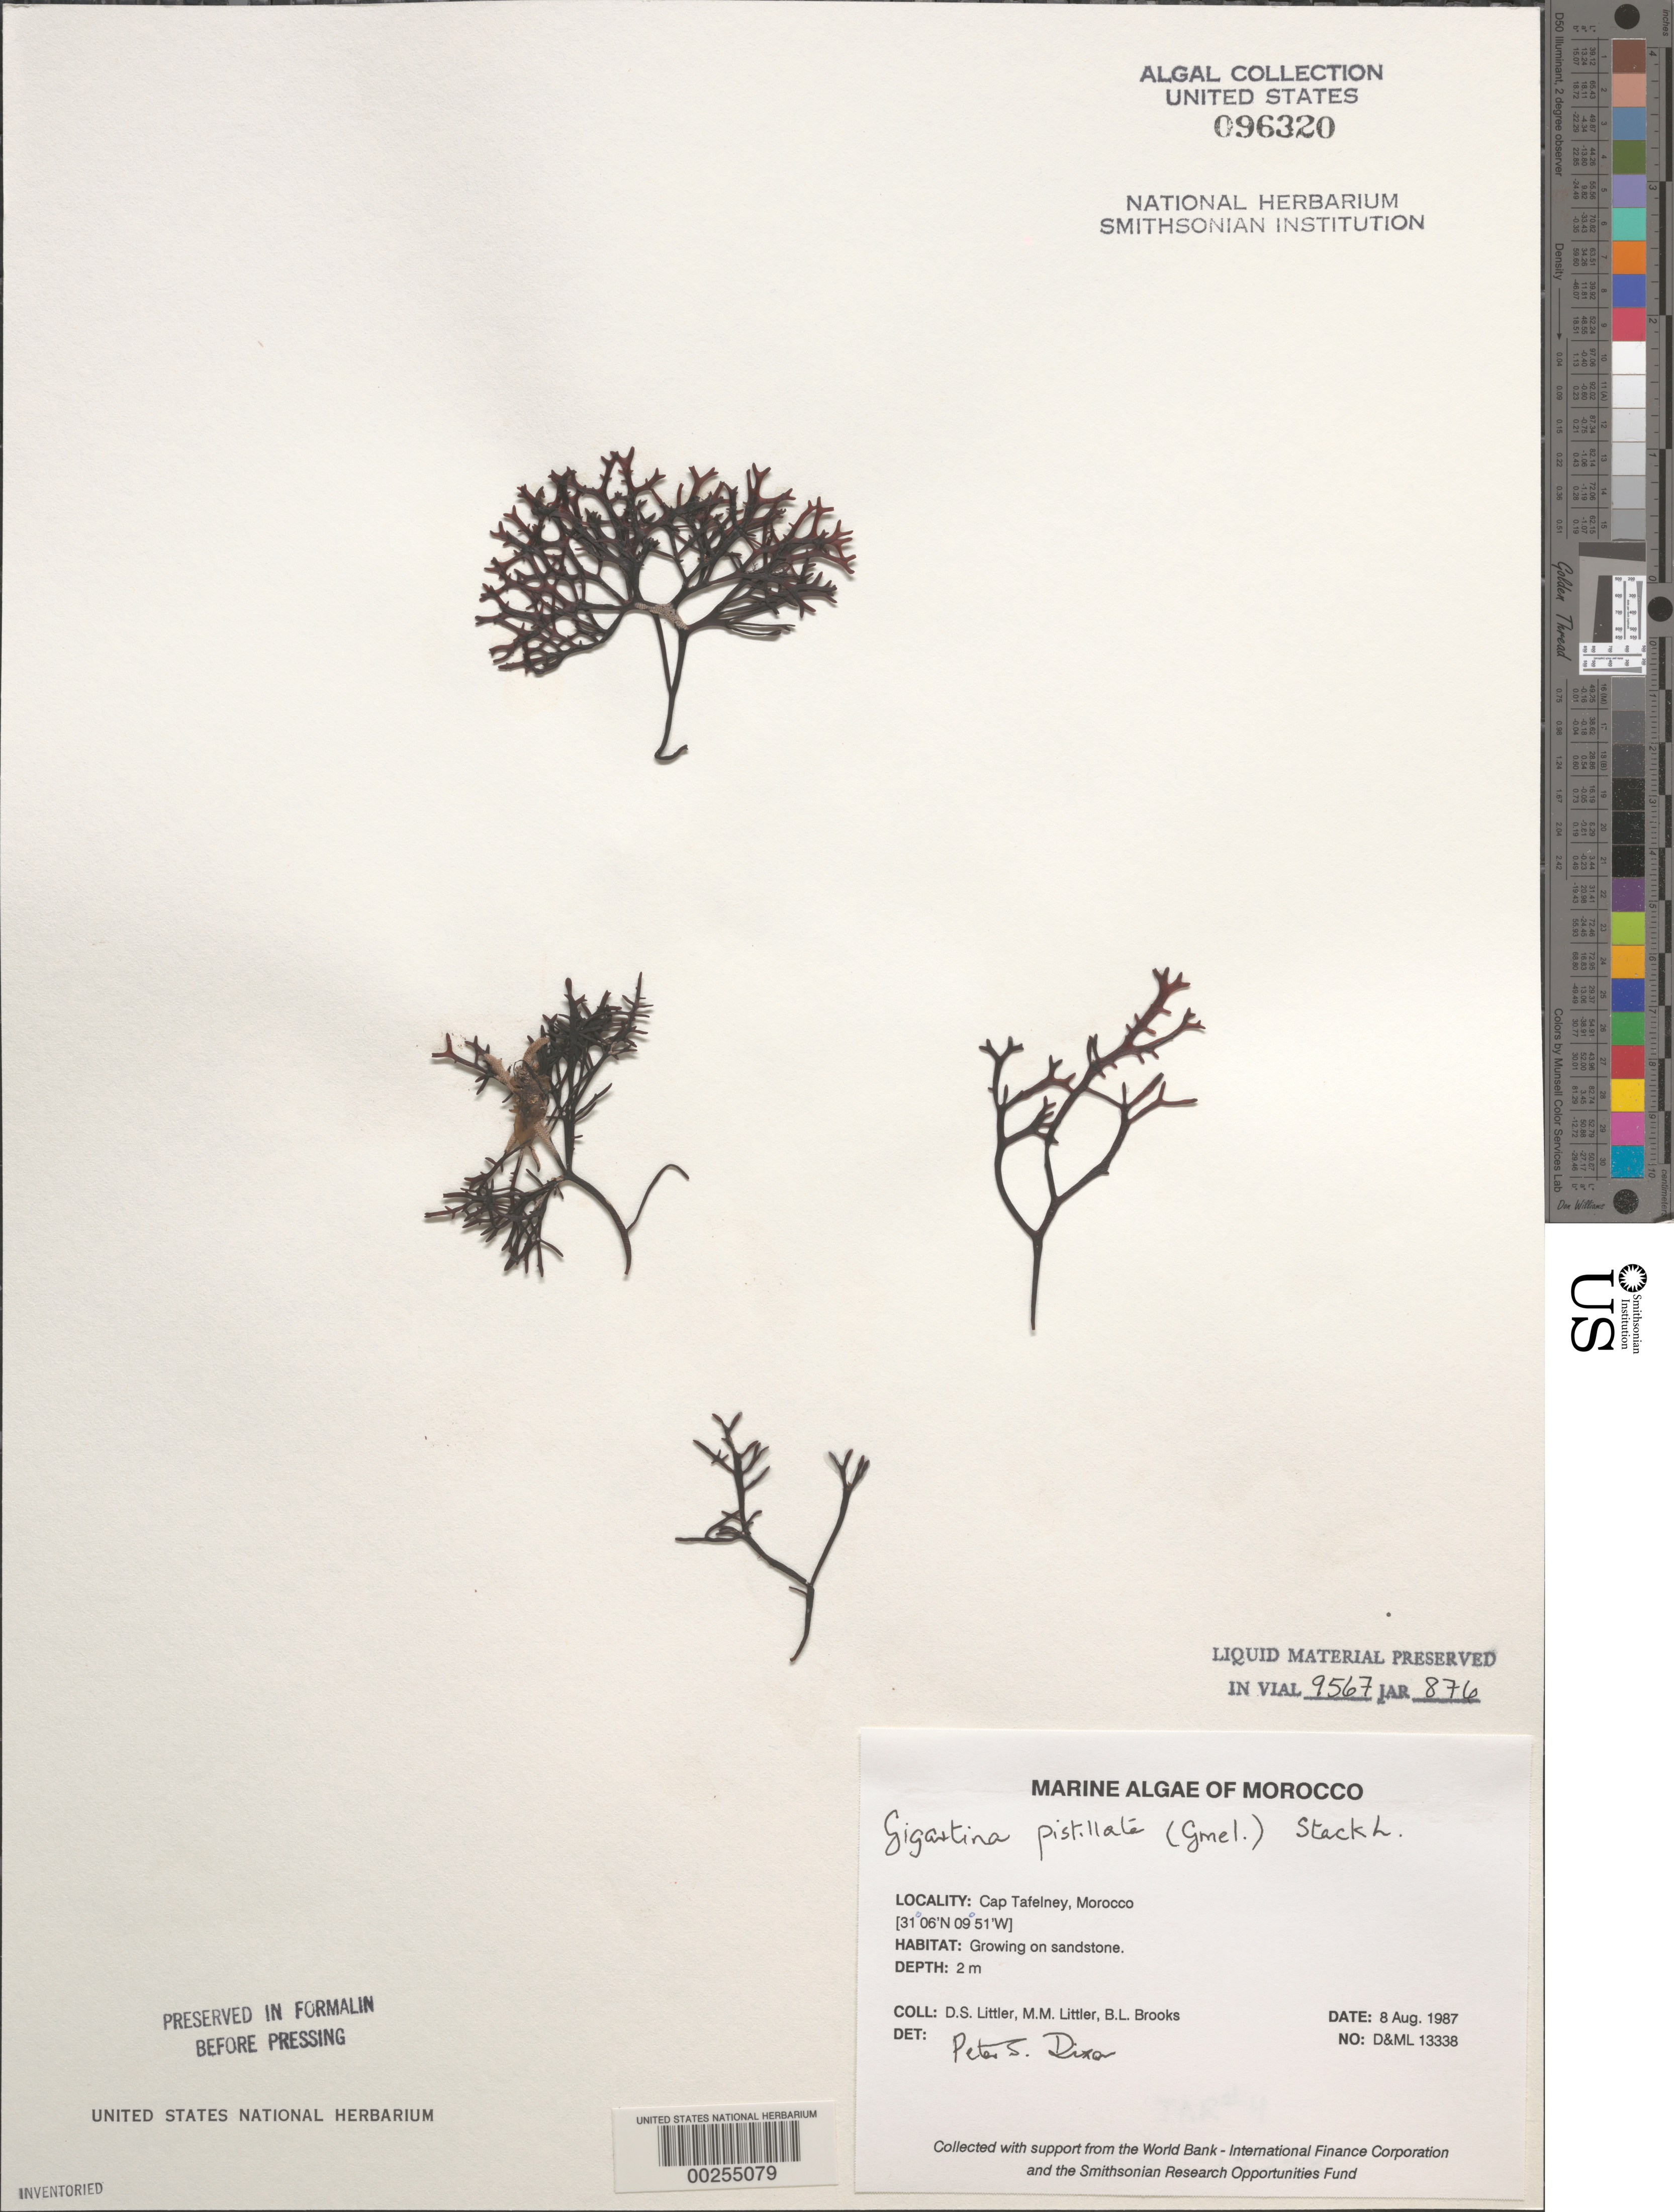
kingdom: Plantae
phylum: Rhodophyta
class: Florideophyceae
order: Gigartinales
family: Gigartinaceae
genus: Gigartina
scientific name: Gigartina pistillata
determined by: Dixon, P. S.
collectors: M. M. Littler, D. S. Littler & B. Brooks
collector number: D&ML 13338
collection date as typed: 08 Aug 1987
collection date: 1987-08-08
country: Morocco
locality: Cap Tafelney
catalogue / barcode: US 96320